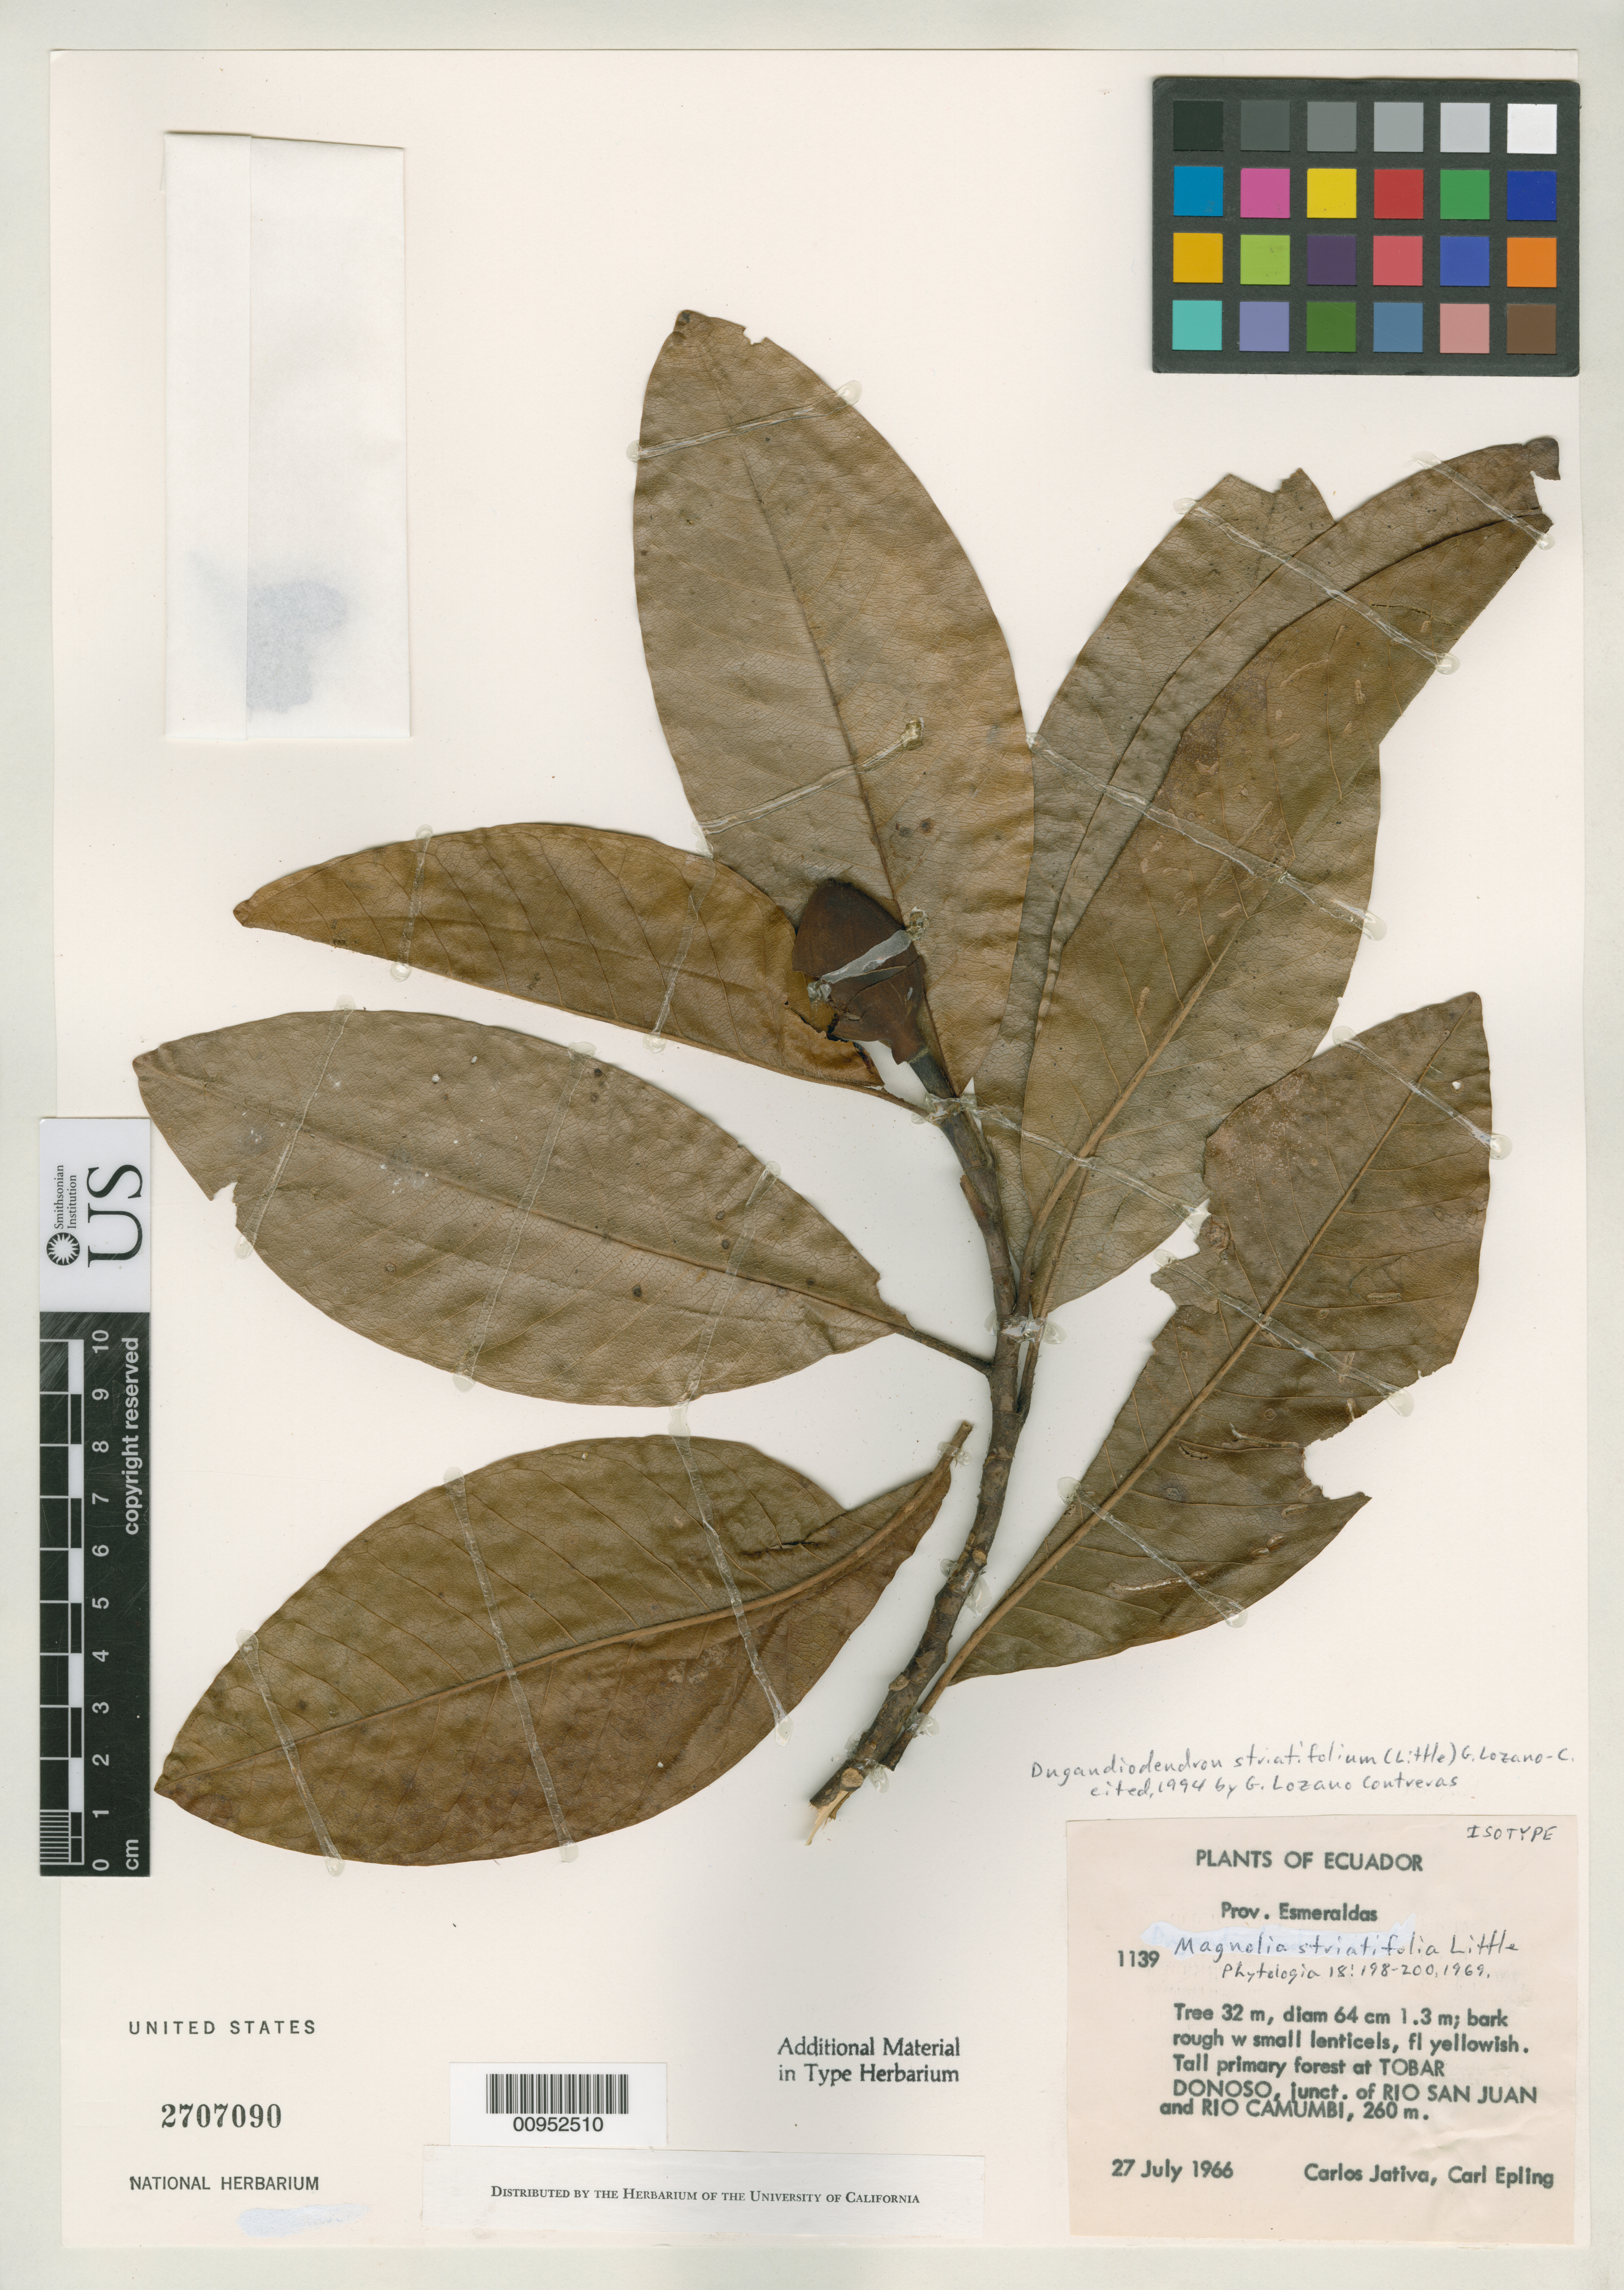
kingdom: Plantae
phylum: Tracheophyta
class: Magnoliopsida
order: Magnoliales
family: Magnoliaceae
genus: Magnolia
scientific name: Magnolia striatifolia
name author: Little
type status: Isotype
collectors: C. D. Játiva & C. C. Epling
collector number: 1139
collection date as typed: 27 Jul 1966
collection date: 1966-07-27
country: Ecuador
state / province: Esmeraldas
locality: Tobar Donoso, junction of Río San Juan and Río Camumbi.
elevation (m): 260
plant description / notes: Currently accepted name as cited by G. Lozano Contreras (1994).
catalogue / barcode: US 2707090